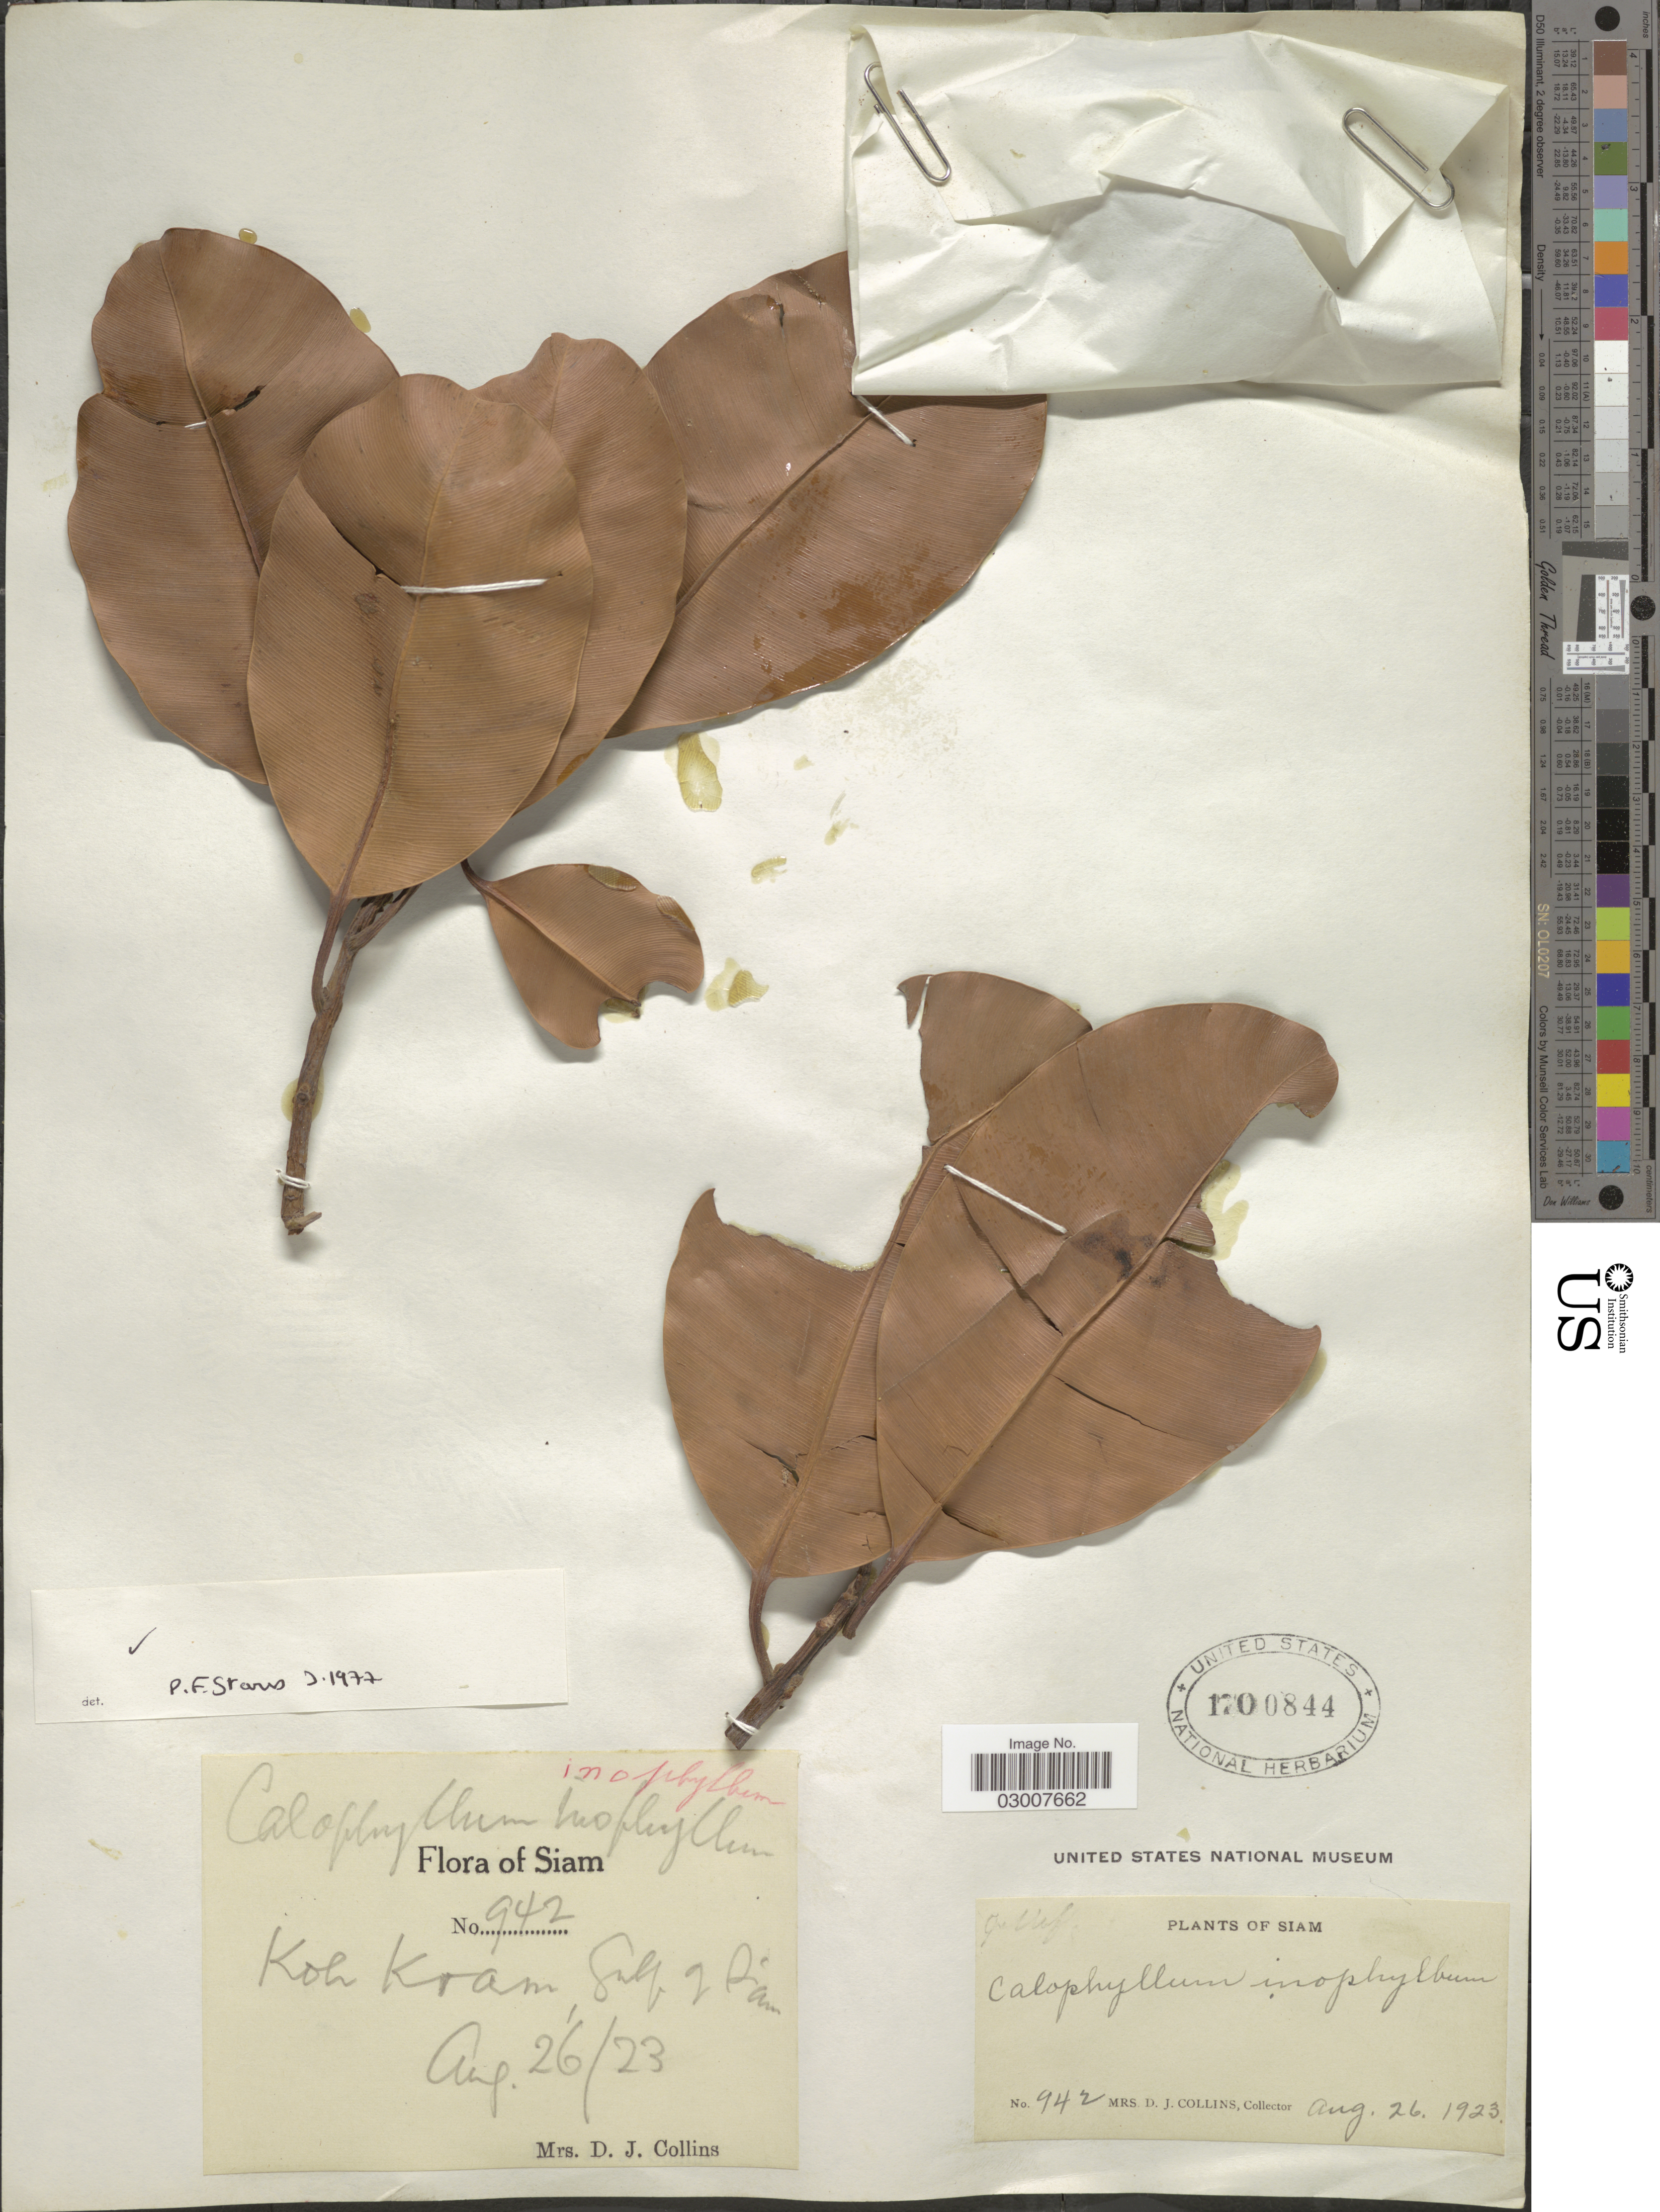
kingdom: Plantae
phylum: Tracheophyta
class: Magnoliopsida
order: Malpighiales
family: Calophyllaceae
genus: Calophyllum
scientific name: Calophyllum inophyllum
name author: L.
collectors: Mrs. D. J. Collins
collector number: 942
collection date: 1923-08-26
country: Thailand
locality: Koh Kram, Gulf of Siam. Siam.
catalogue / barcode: US 1700844